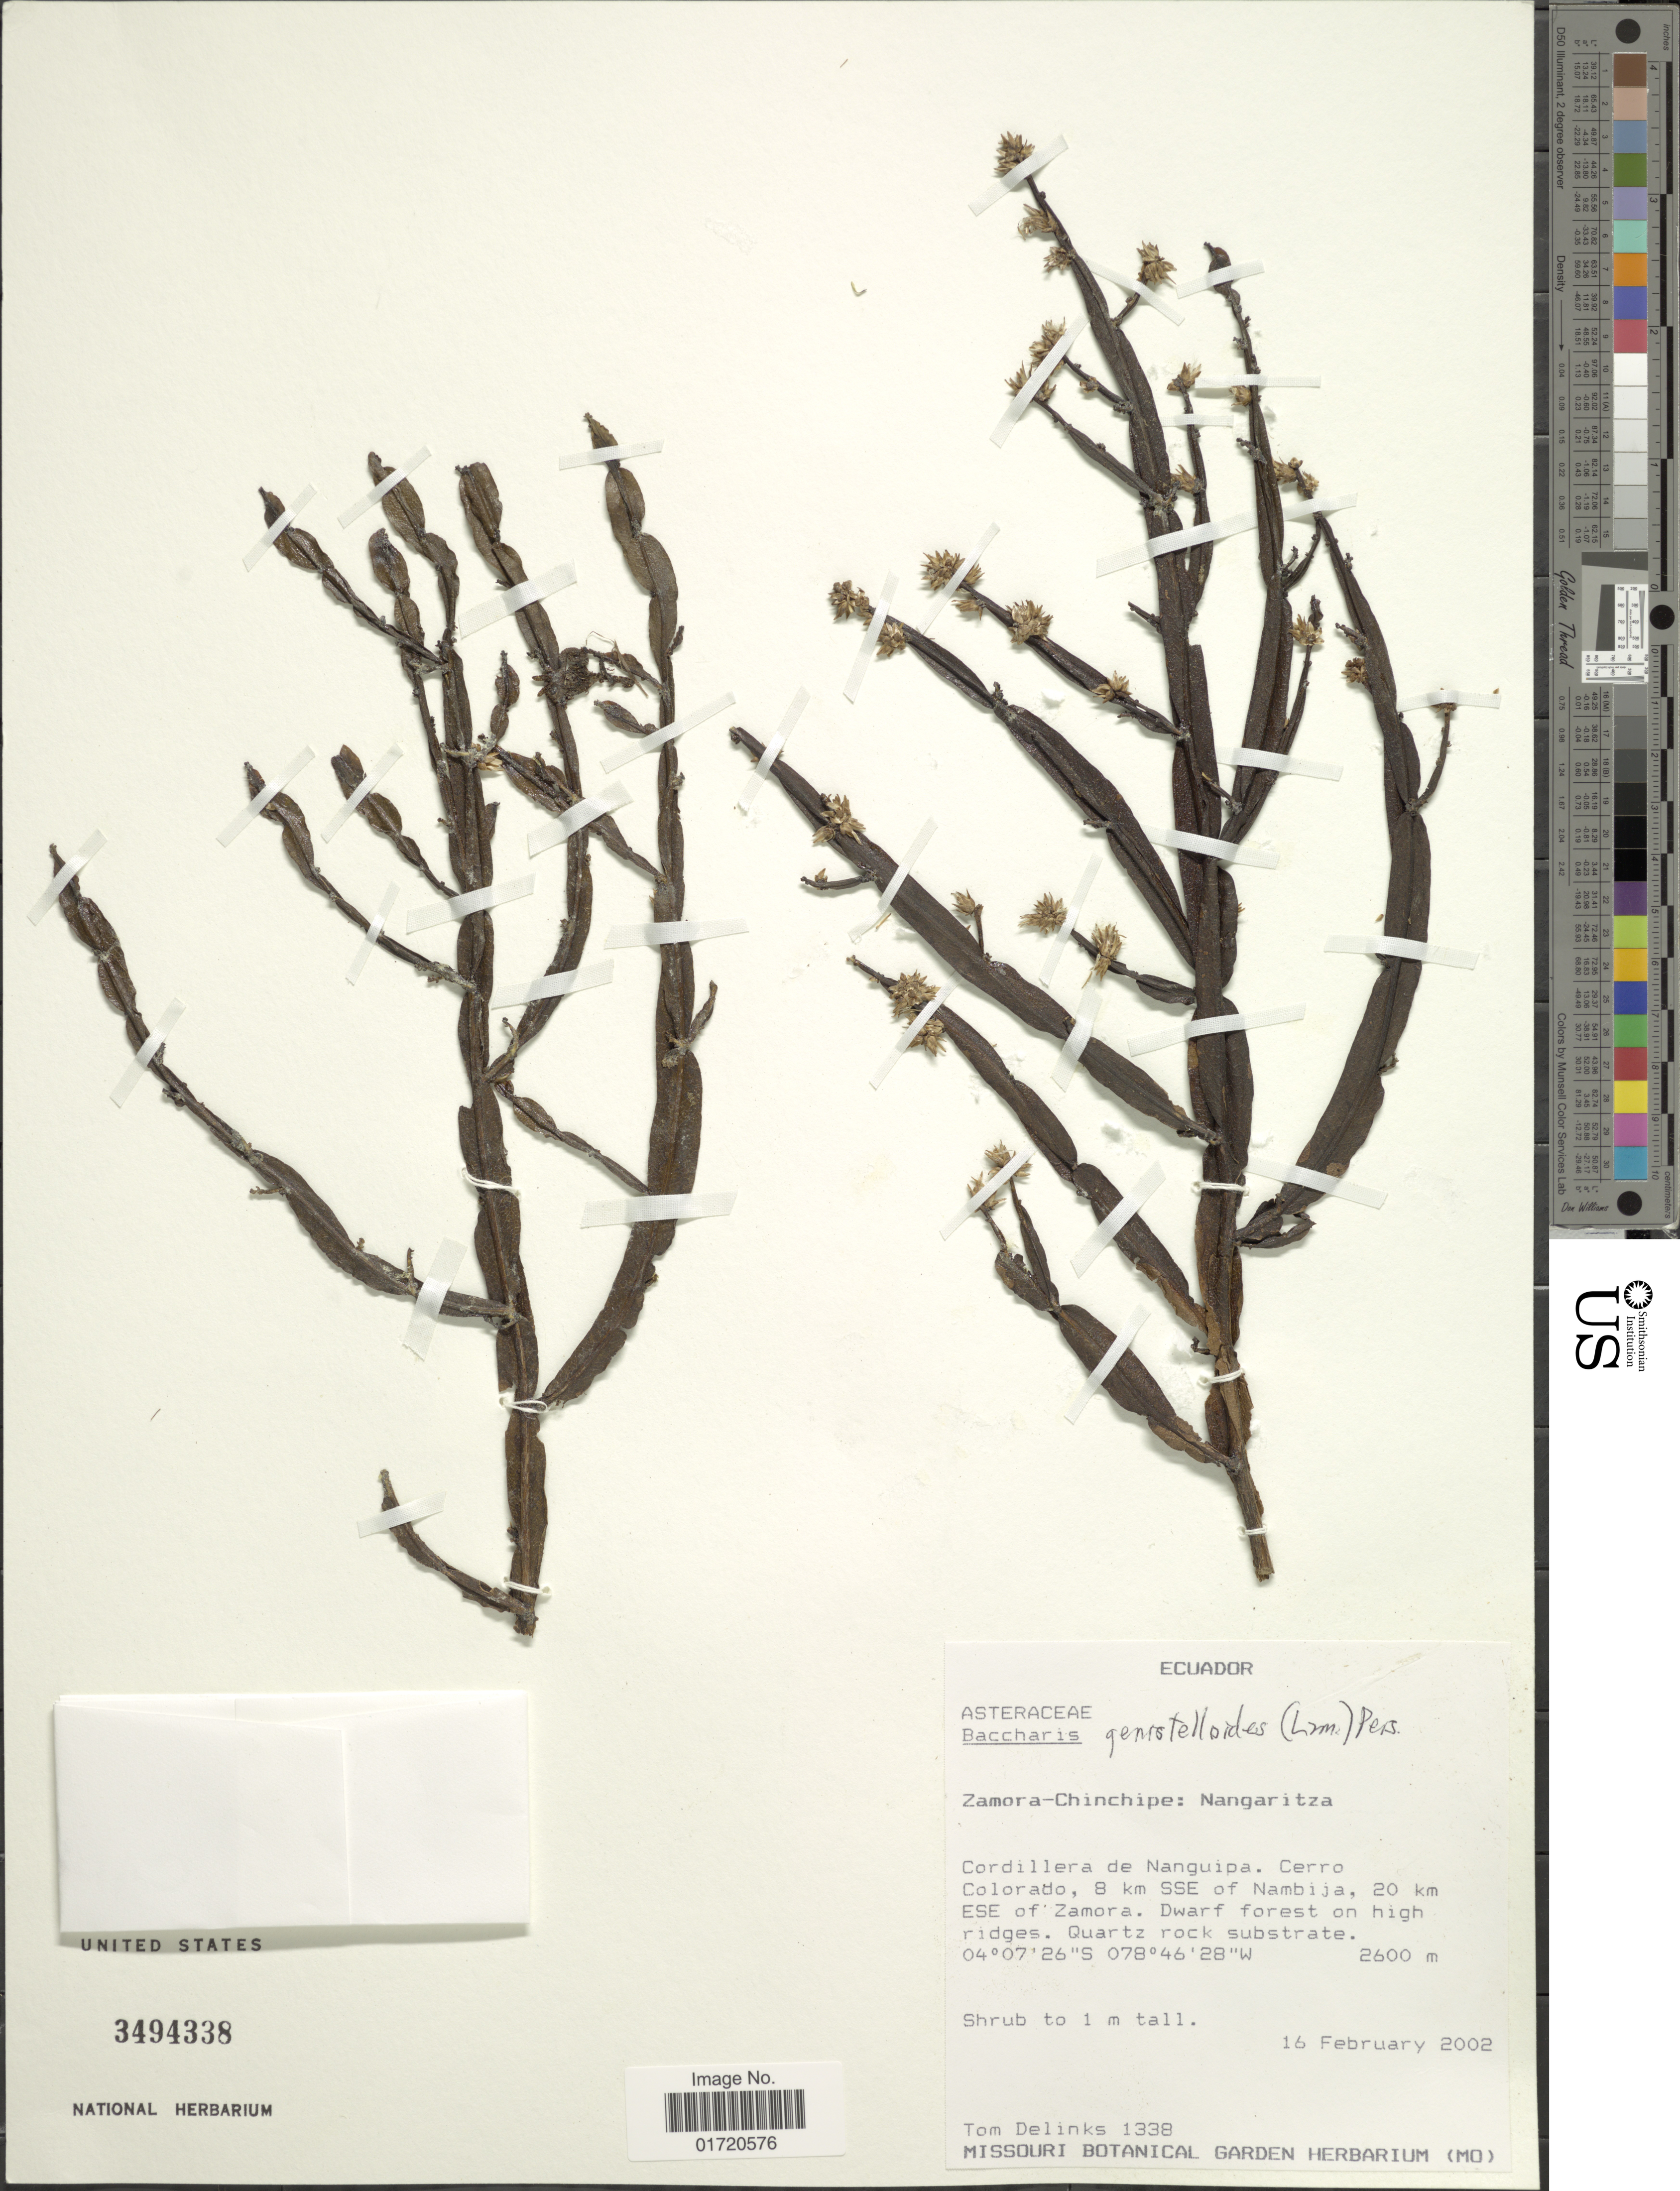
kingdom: Plantae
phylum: Tracheophyta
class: Magnoliopsida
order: Asterales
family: Asteraceae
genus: Baccharis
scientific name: Baccharis genistelloides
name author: (Lam.) Pers.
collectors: T. Delinks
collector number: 1338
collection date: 2002-02-16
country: Ecuador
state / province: Zamora-Chinchipe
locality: Nangaritza. Cordillera de Nanguipa. Cerro Colorado, 8 km SSE of Nambija, 20 km ESE of Zamora.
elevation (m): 2600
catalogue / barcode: US 3494338